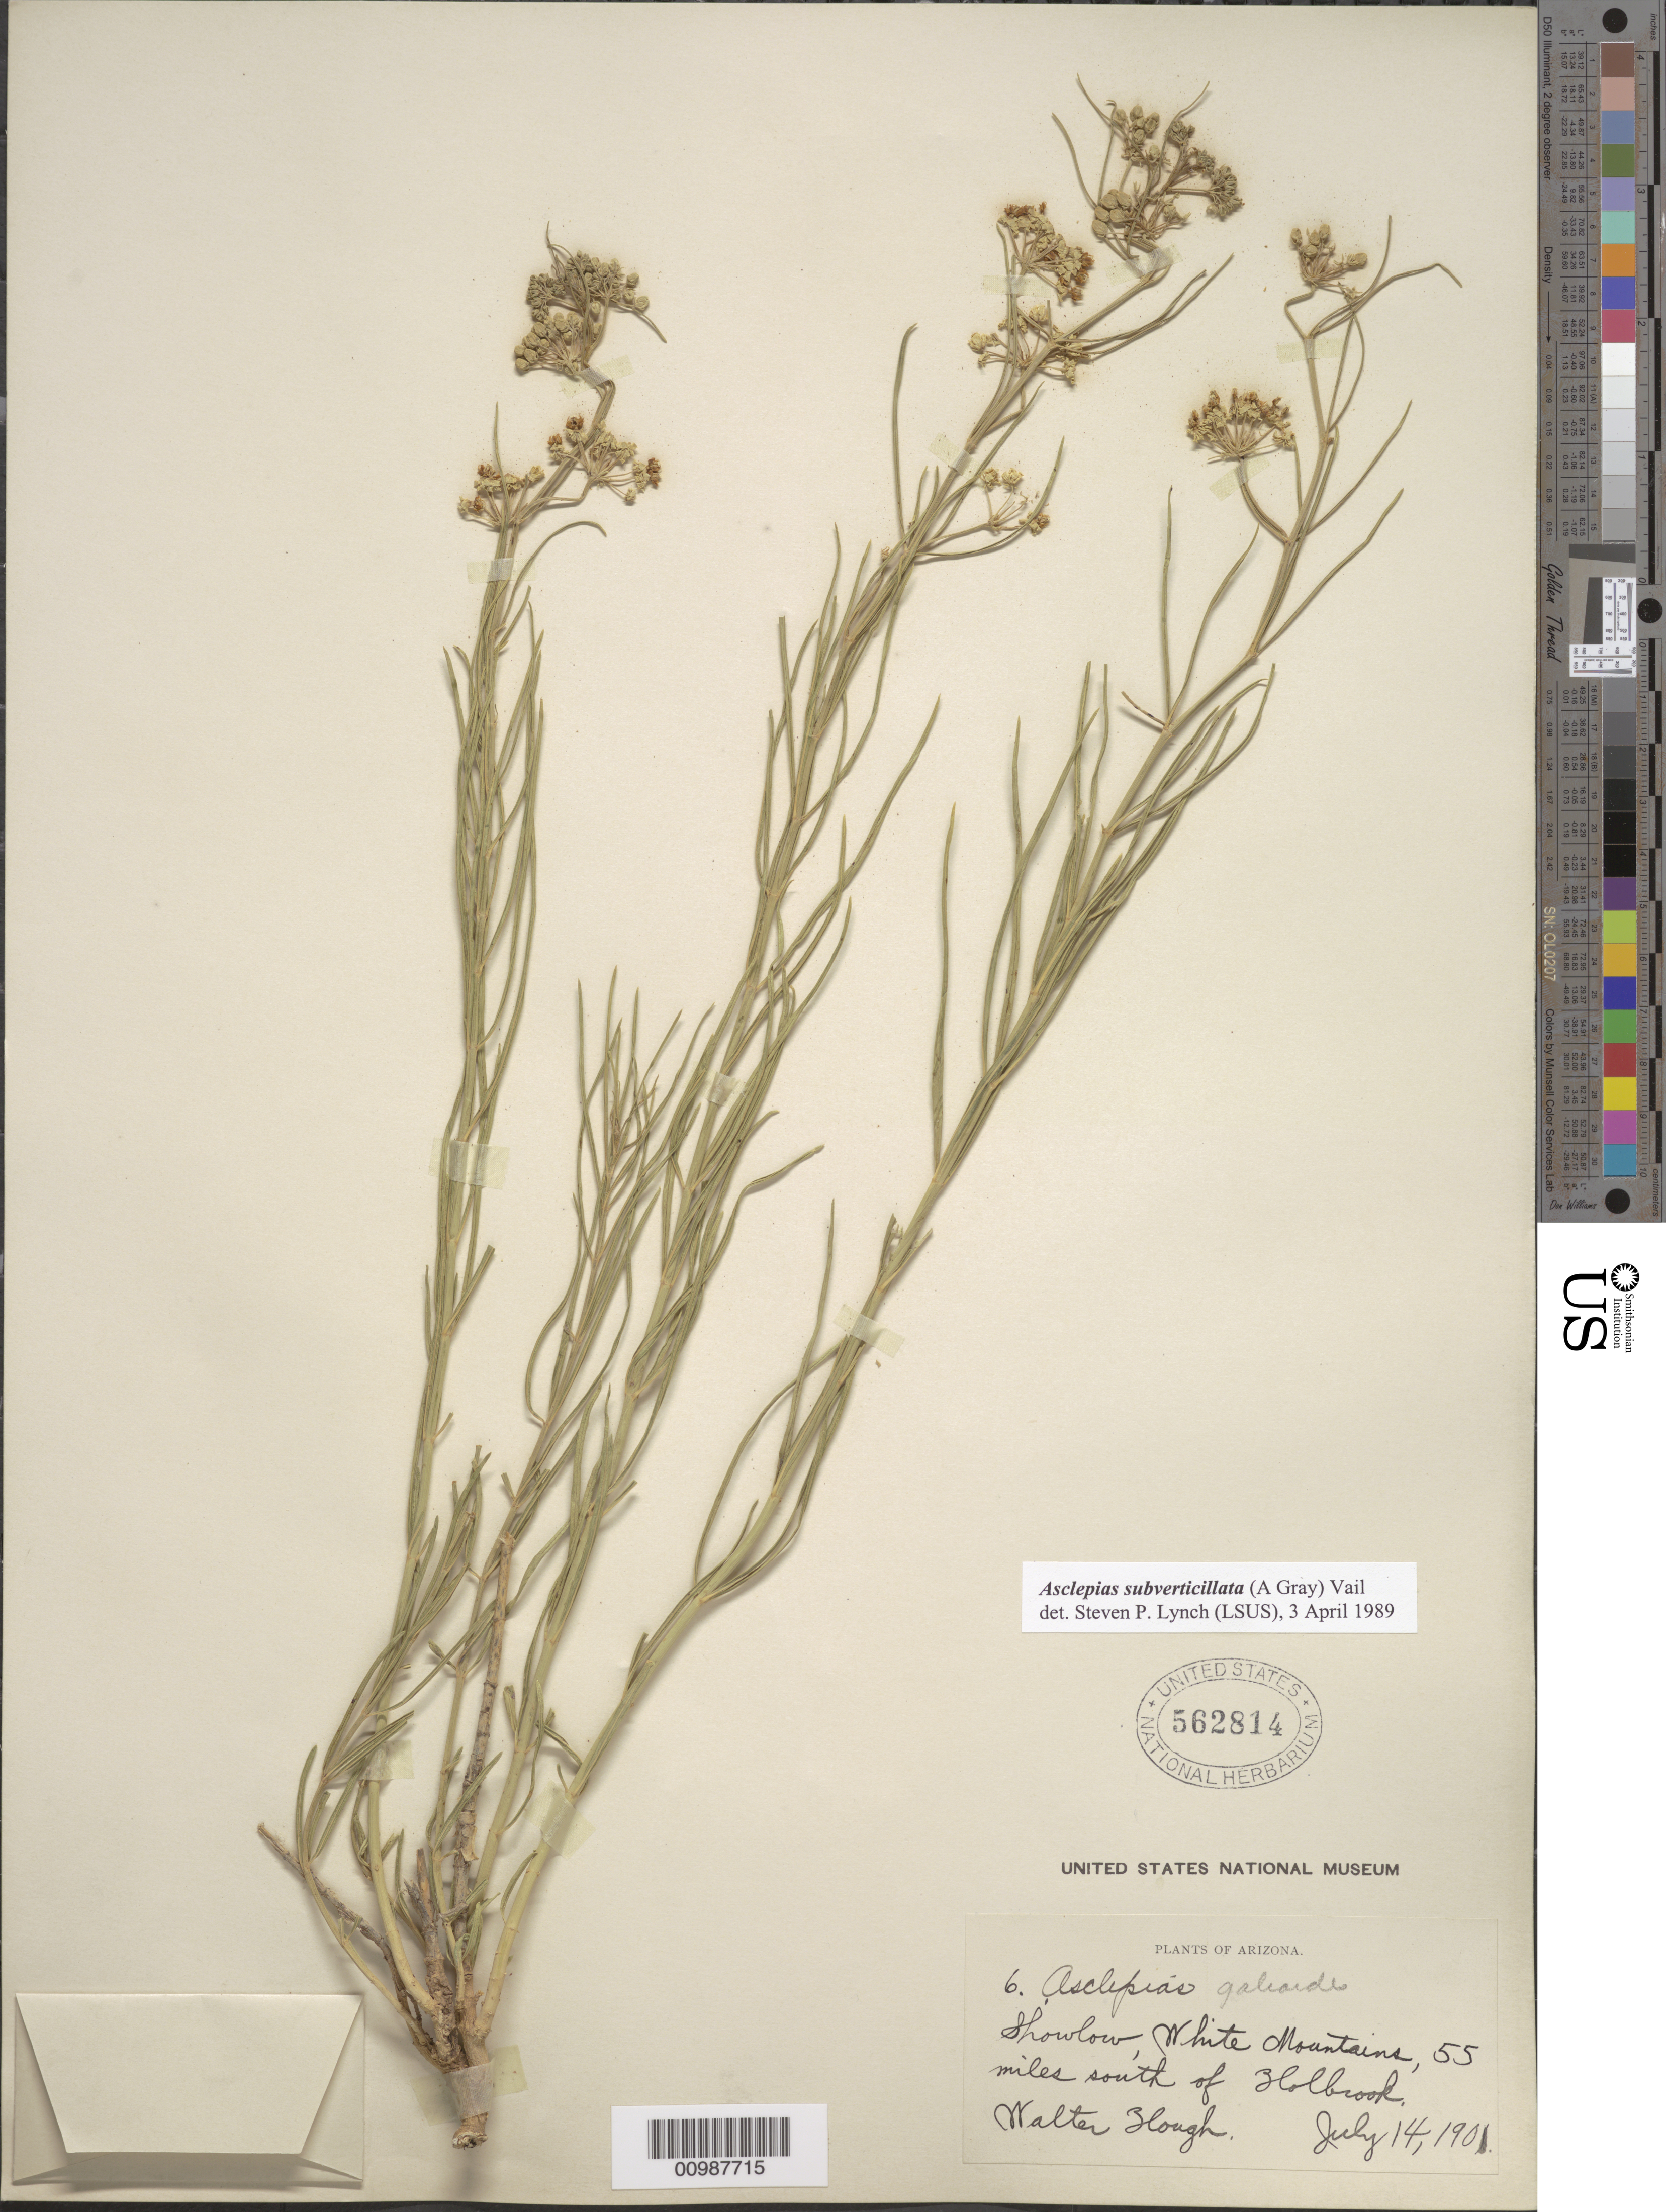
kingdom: Plantae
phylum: Tracheophyta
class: Magnoliopsida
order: Gentianales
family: Apocynaceae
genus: Asclepias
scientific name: Asclepias subverticillata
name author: (A. Gray) Vail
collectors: W. Hough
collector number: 6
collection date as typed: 14 Jul 1901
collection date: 1901-07-14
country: United States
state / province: Arizona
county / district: Navajo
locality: Showlow, White Mountains, 55 miles south of Holbrook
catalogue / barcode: US 562814